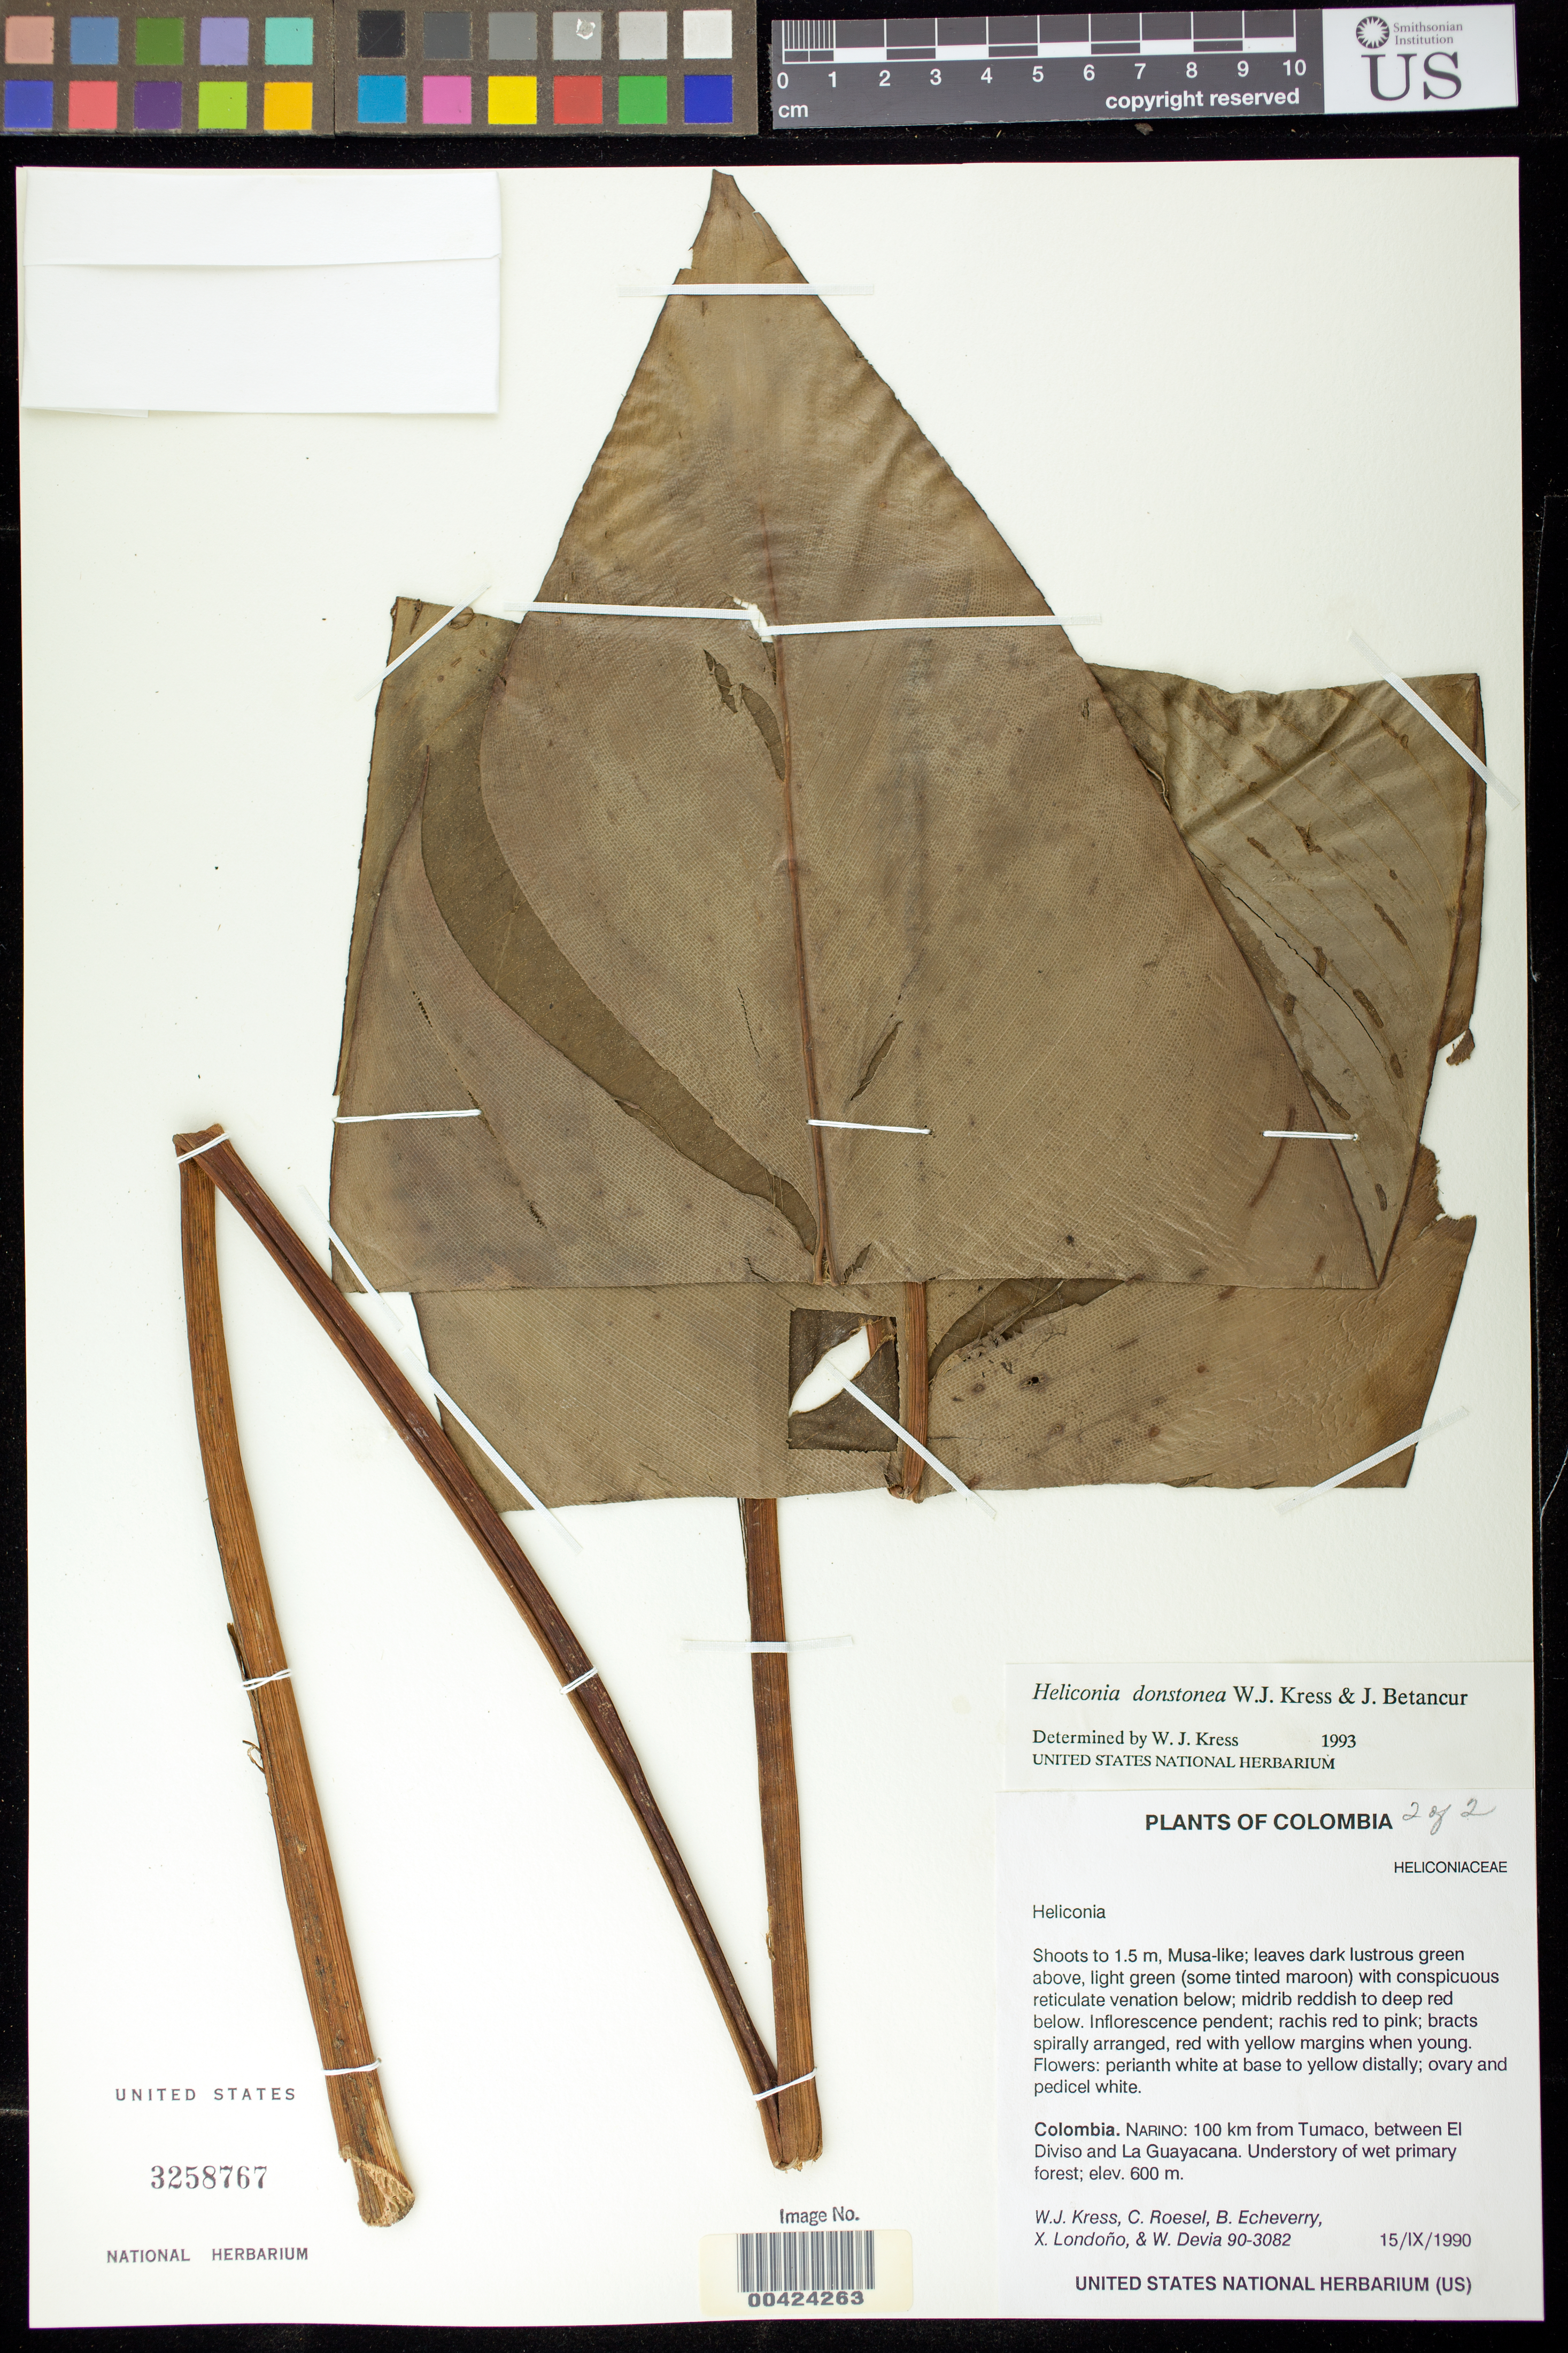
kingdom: Plantae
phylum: Tracheophyta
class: Liliopsida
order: Zingiberales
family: Heliconiaceae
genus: Heliconia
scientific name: Heliconia donstonea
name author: W.J. Kress & Betancur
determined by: Kress, W. J., (US), Smithsonian Institution - National Museum of Natural History (UNITED STATES)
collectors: W. J. Kress, C. S. Roesel, B. Echeverry, X. Londoño & W. Devia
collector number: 90-3082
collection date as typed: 15 Sep 1990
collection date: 1990-09-15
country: Colombia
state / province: Nariño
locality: Between el divisio and la Guaya Cana; 100 km from Tumaco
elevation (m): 600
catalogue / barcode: US 3258767